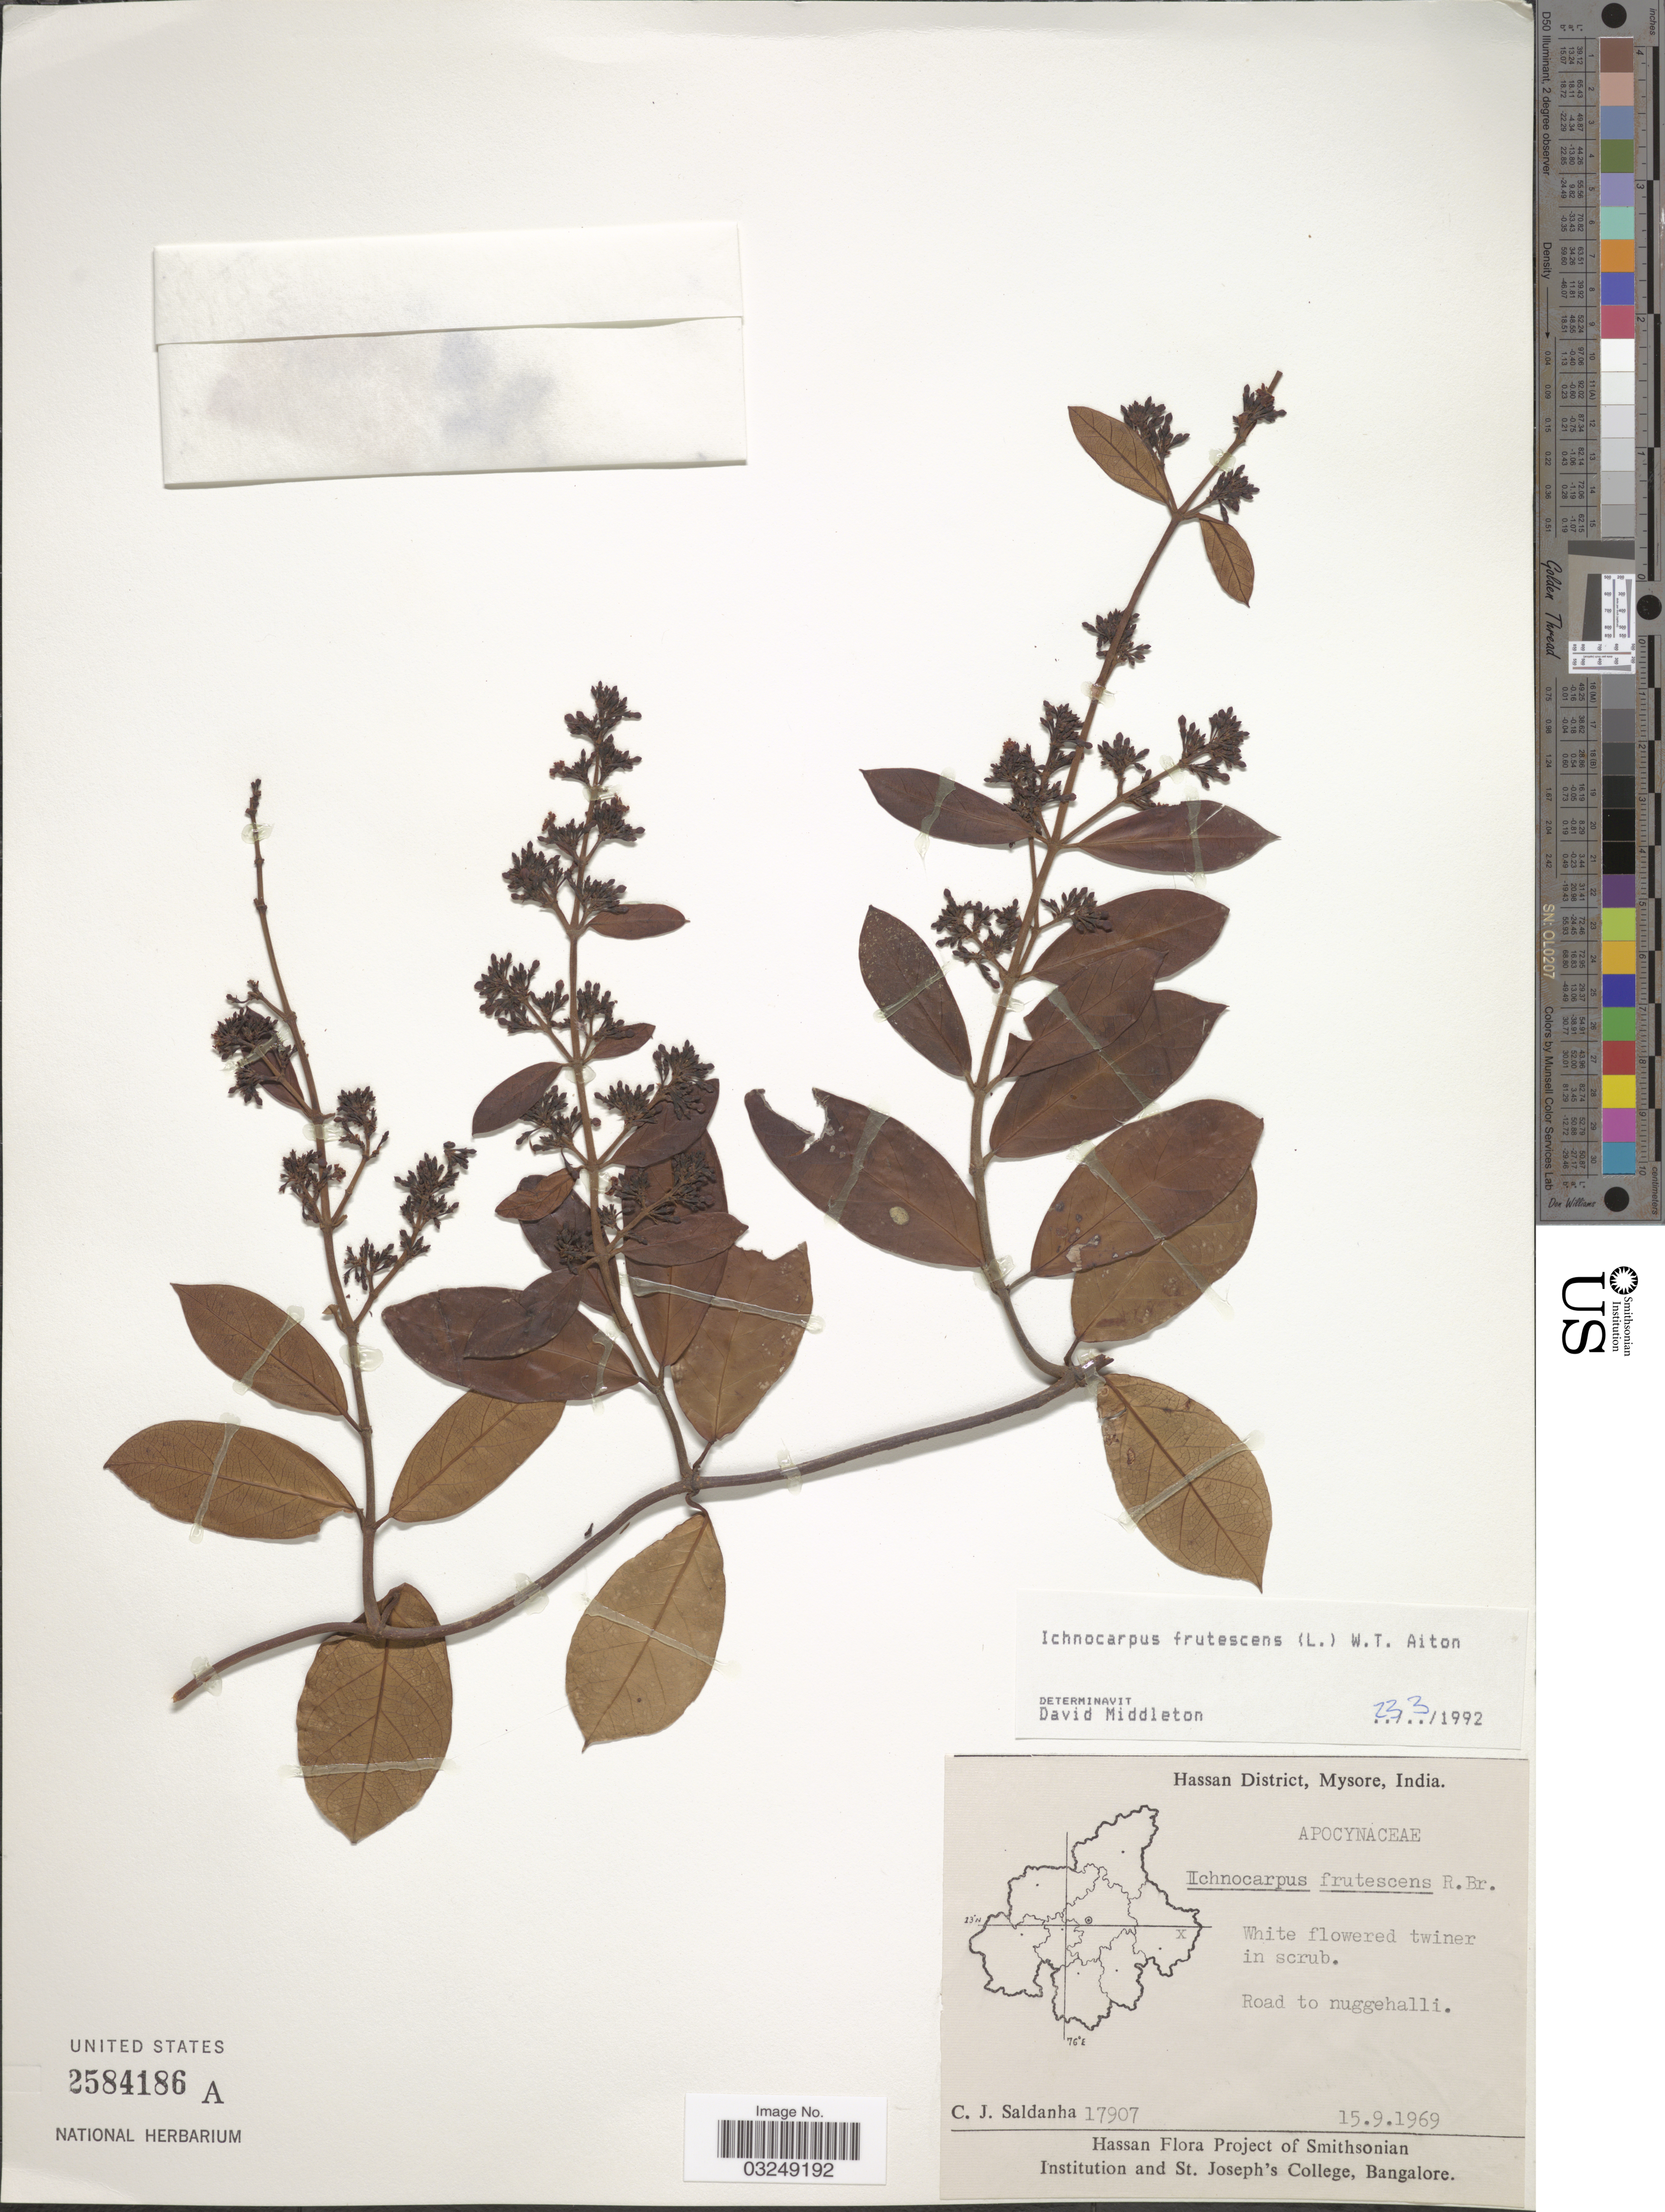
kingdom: Plantae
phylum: Tracheophyta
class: Magnoliopsida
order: Gentianales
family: Apocynaceae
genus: Ichnocarpus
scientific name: Ichnocarpus frutescens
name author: (L.) W.T. Aiton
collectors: C. J. Saldanha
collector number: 17907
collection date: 1969-09-15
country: India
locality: Hassan District, Mysore. Road to nuggehalli.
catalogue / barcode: US 2584186A